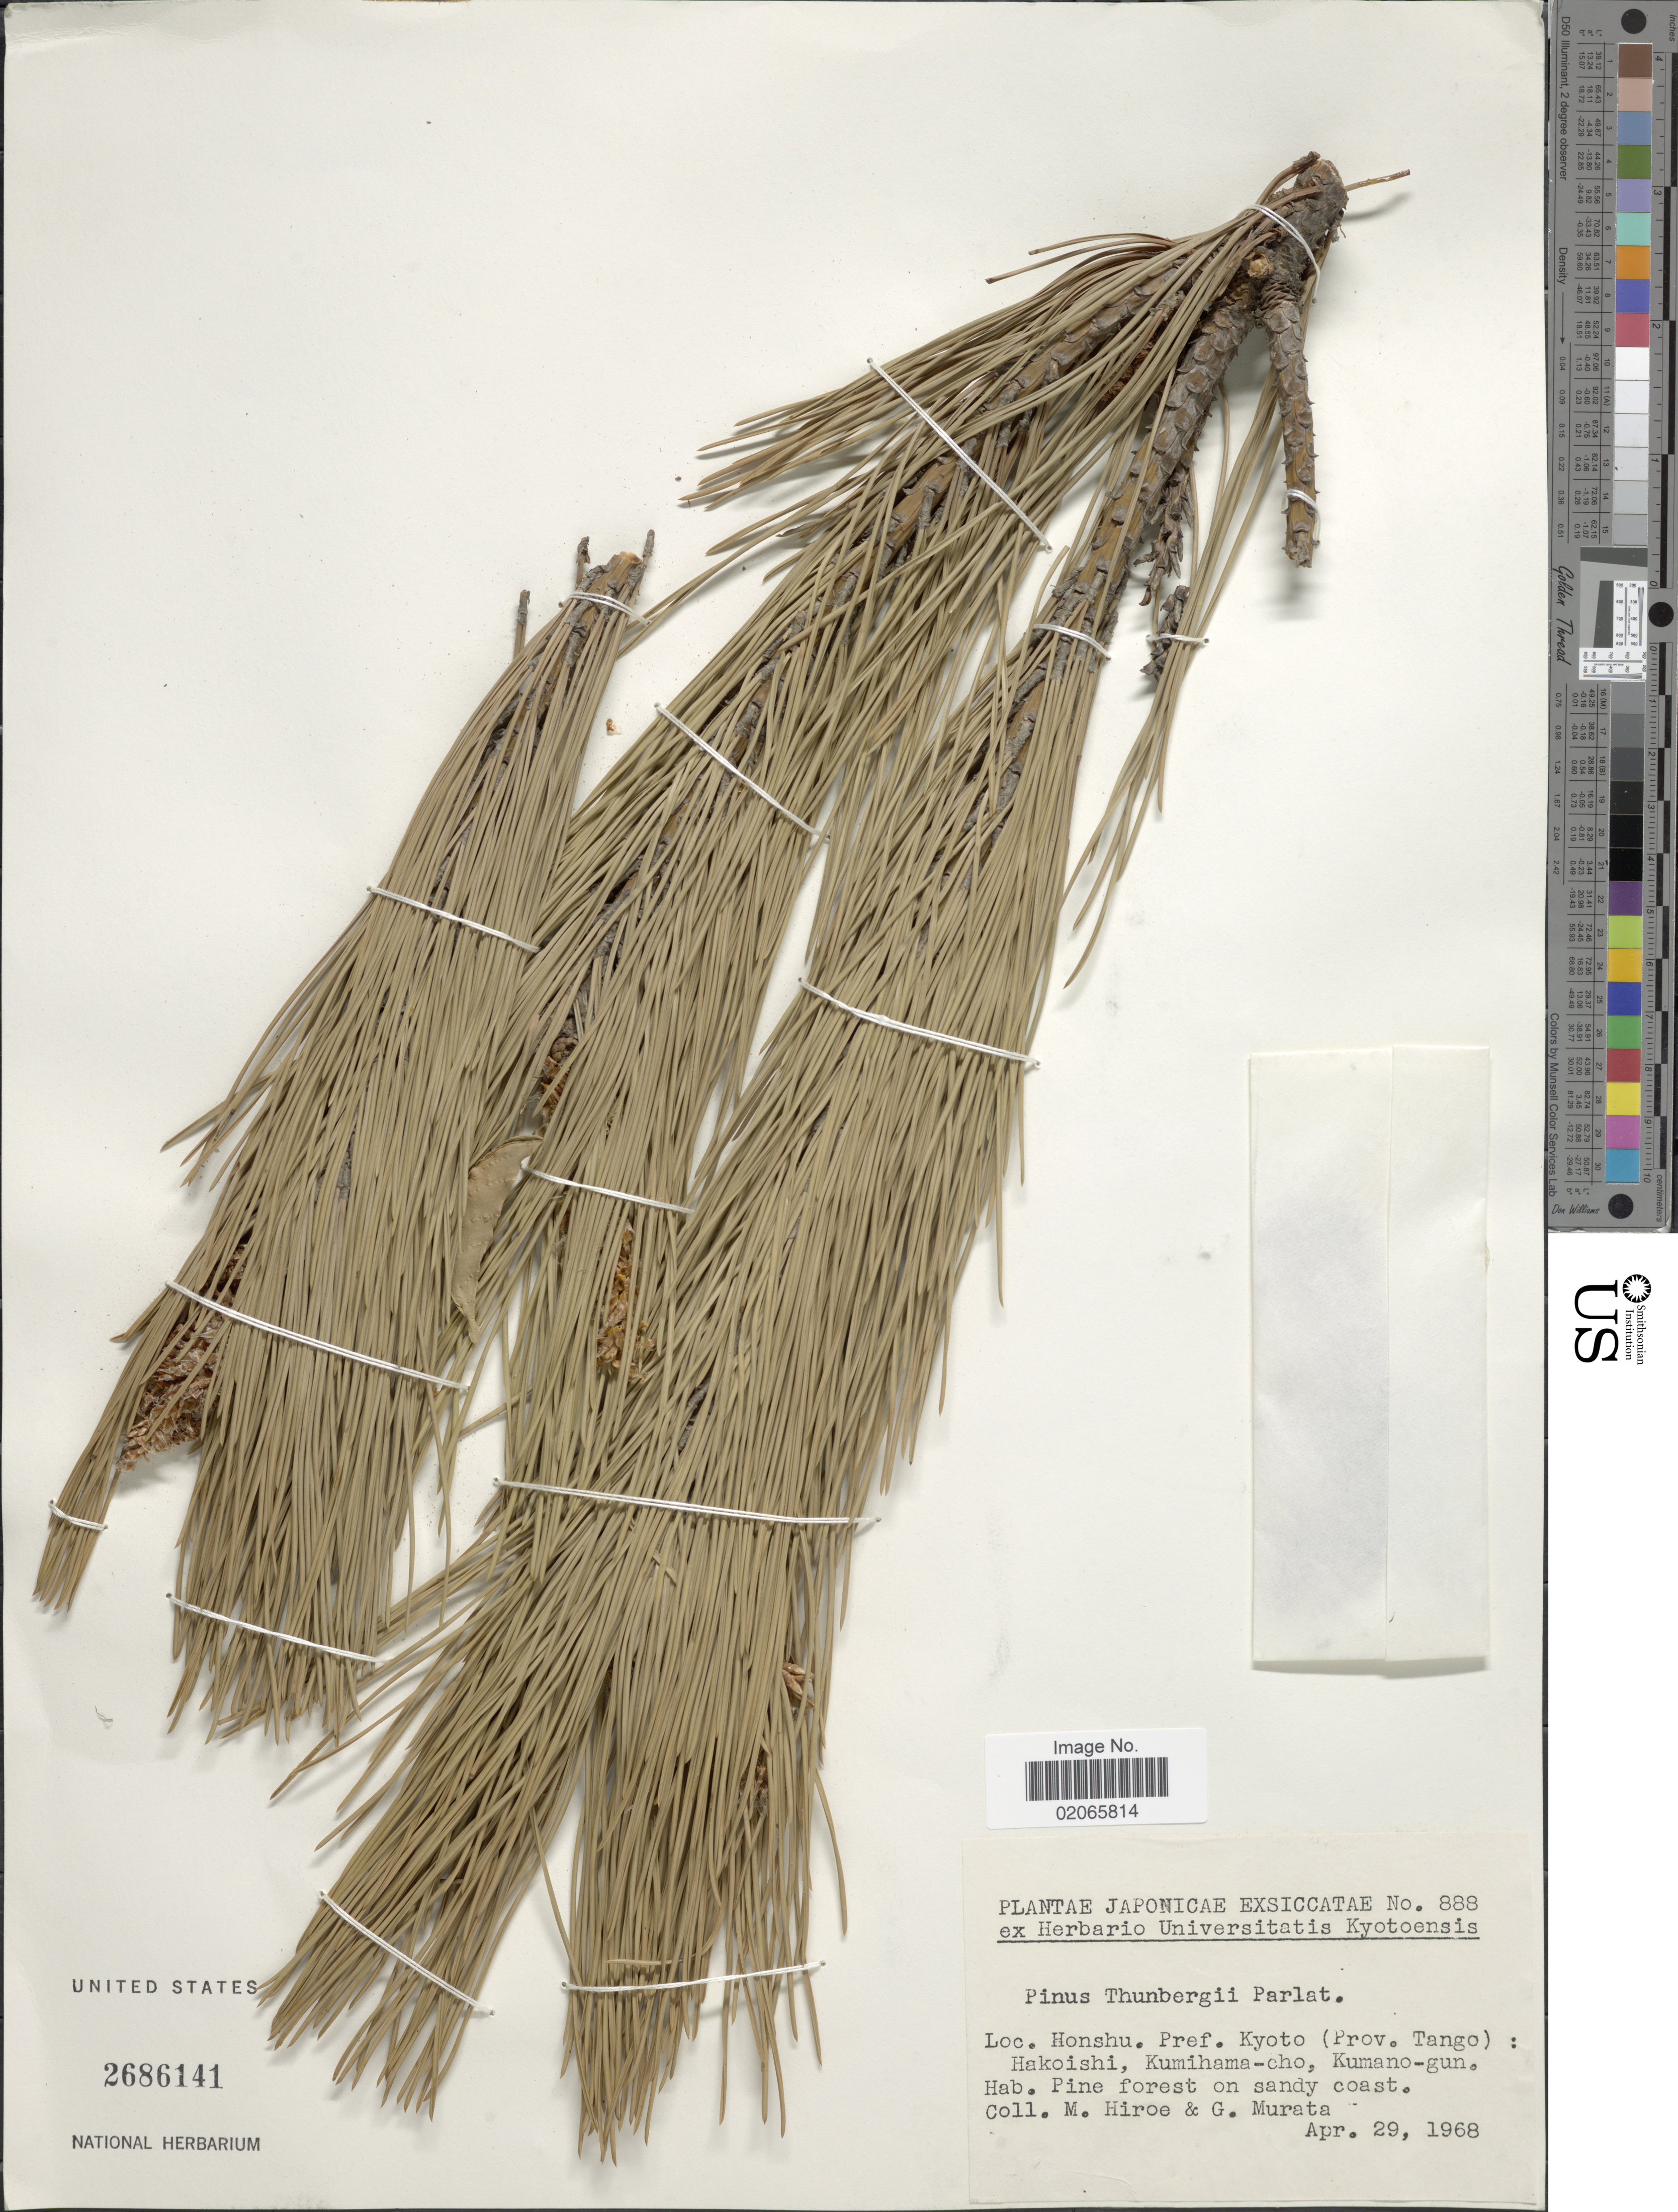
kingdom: Plantae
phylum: Tracheophyta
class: Pinopsida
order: Pinales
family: Pinaceae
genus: Pinus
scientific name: Pinus thunbergii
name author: Parl.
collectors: M. Hiroe & G. Murata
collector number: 888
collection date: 1968-04-29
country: Japan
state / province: Kyoto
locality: Honshu, Pref. Kyoto (Prov. Tango): Hakoishi, Kumihama-cho, Kumano-gun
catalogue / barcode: US 2686141